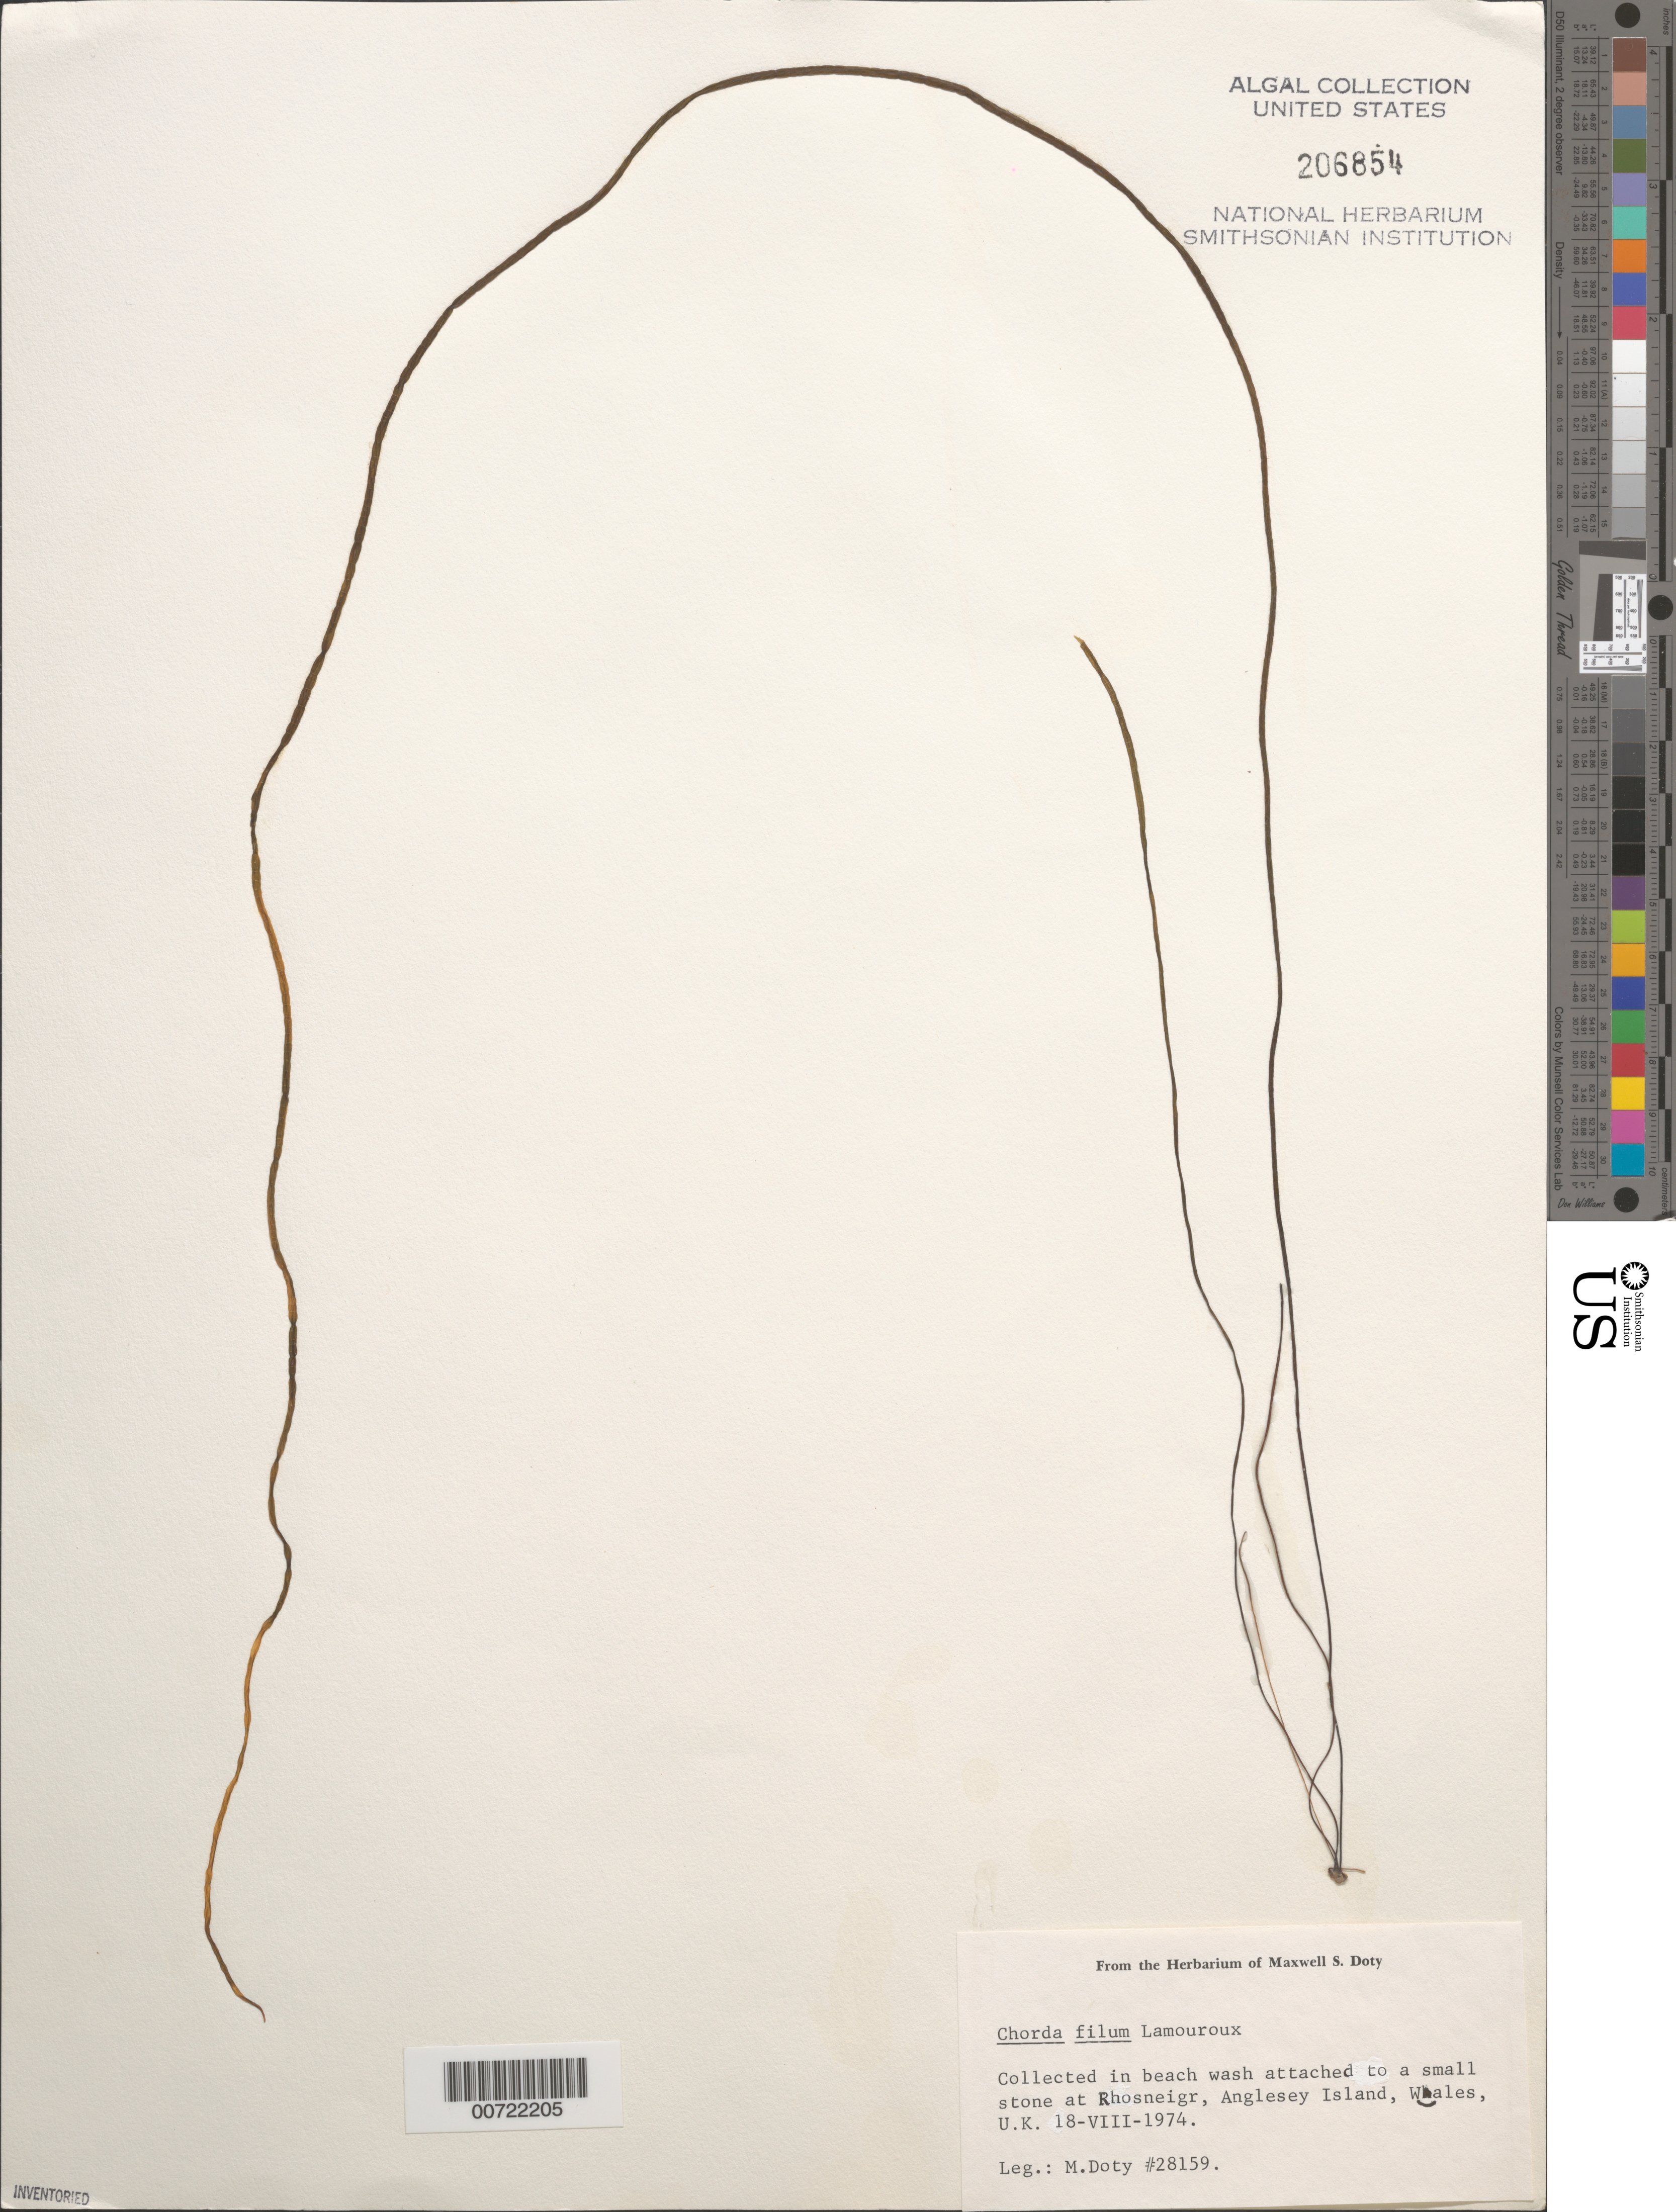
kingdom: Chromista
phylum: Ochrophyta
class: Phaeophyceae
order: Laminariales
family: Chordaceae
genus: Chorda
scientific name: Chorda filum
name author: (L.) Stackh.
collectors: M. S. Doty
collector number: MSD 28159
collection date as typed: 18 Aug 1974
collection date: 1974-08-18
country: United Kingdom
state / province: Wales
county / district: Gwynedd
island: Anglesey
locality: Rhosneigr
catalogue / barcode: US 206854